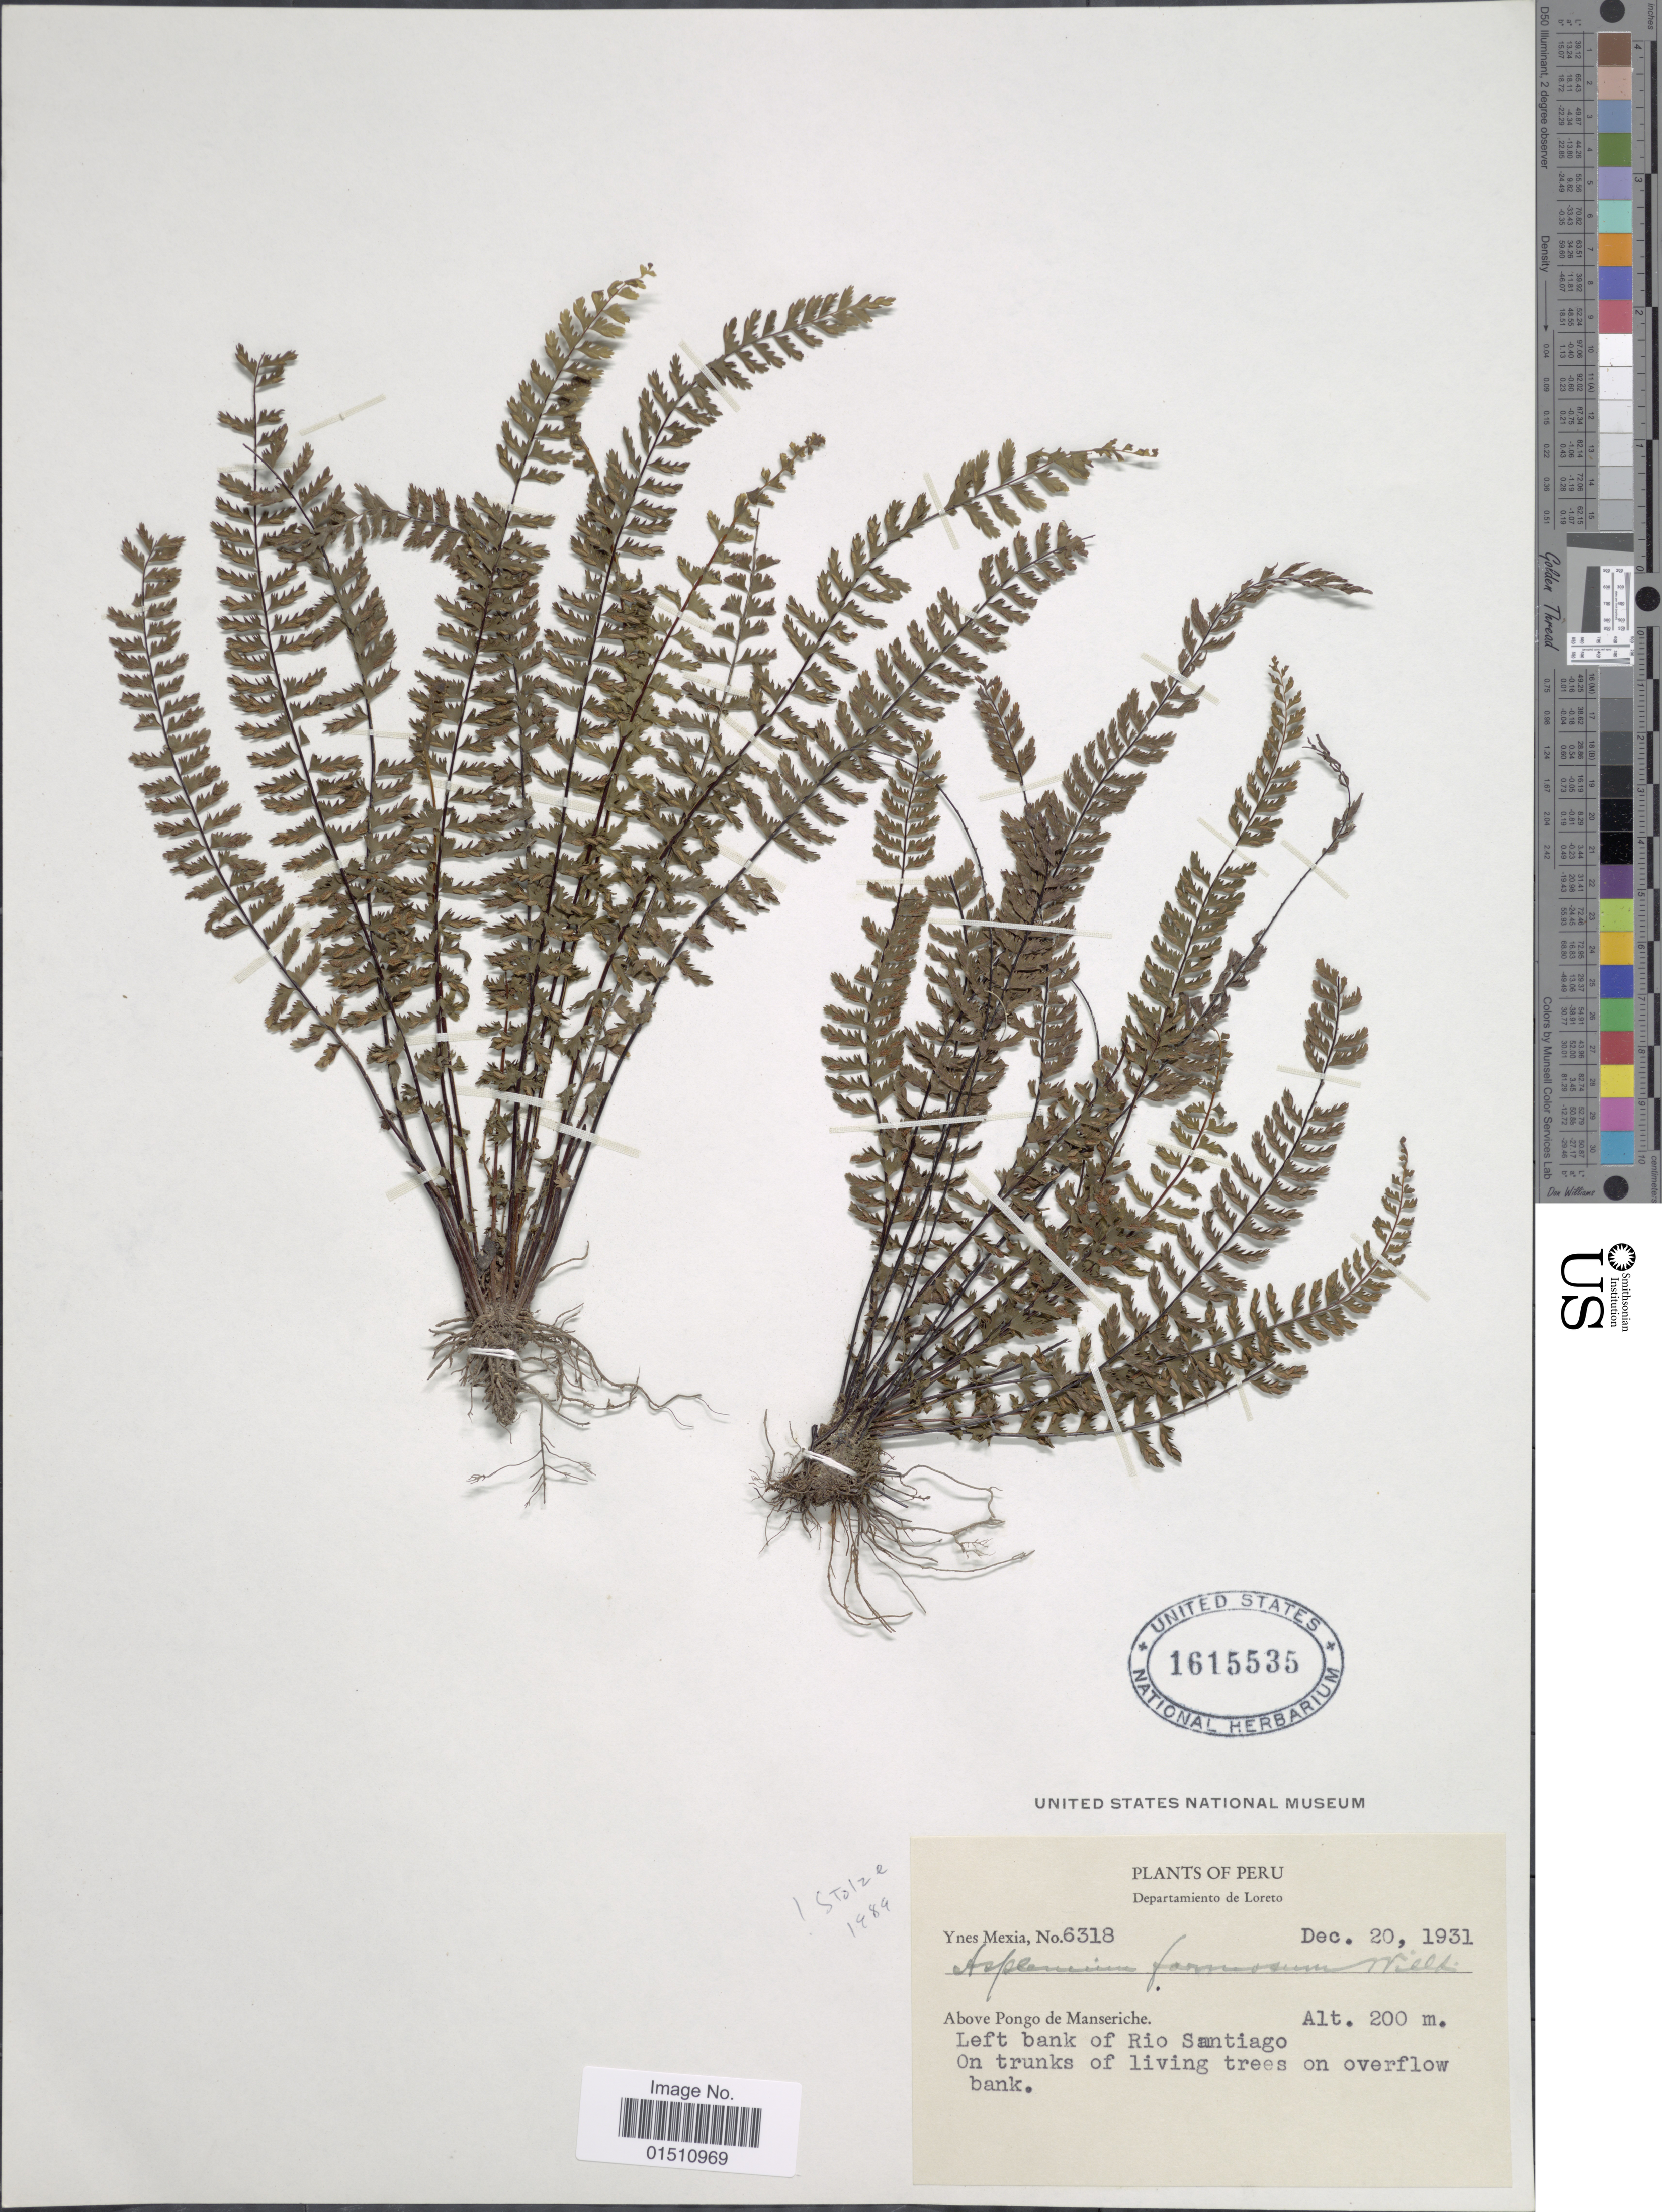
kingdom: Plantae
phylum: Tracheophyta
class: Polypodiopsida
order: Polypodiales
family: Aspleniaceae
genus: Asplenium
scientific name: Asplenium formosum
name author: Willd.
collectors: Y. Mexia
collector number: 6318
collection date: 1931-12-20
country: Peru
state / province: Loreto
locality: Peru, Departamiento de Loreto, Above Pongo de Manseriche, Left bank of Rio Santiago.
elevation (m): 200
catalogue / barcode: US 1615535